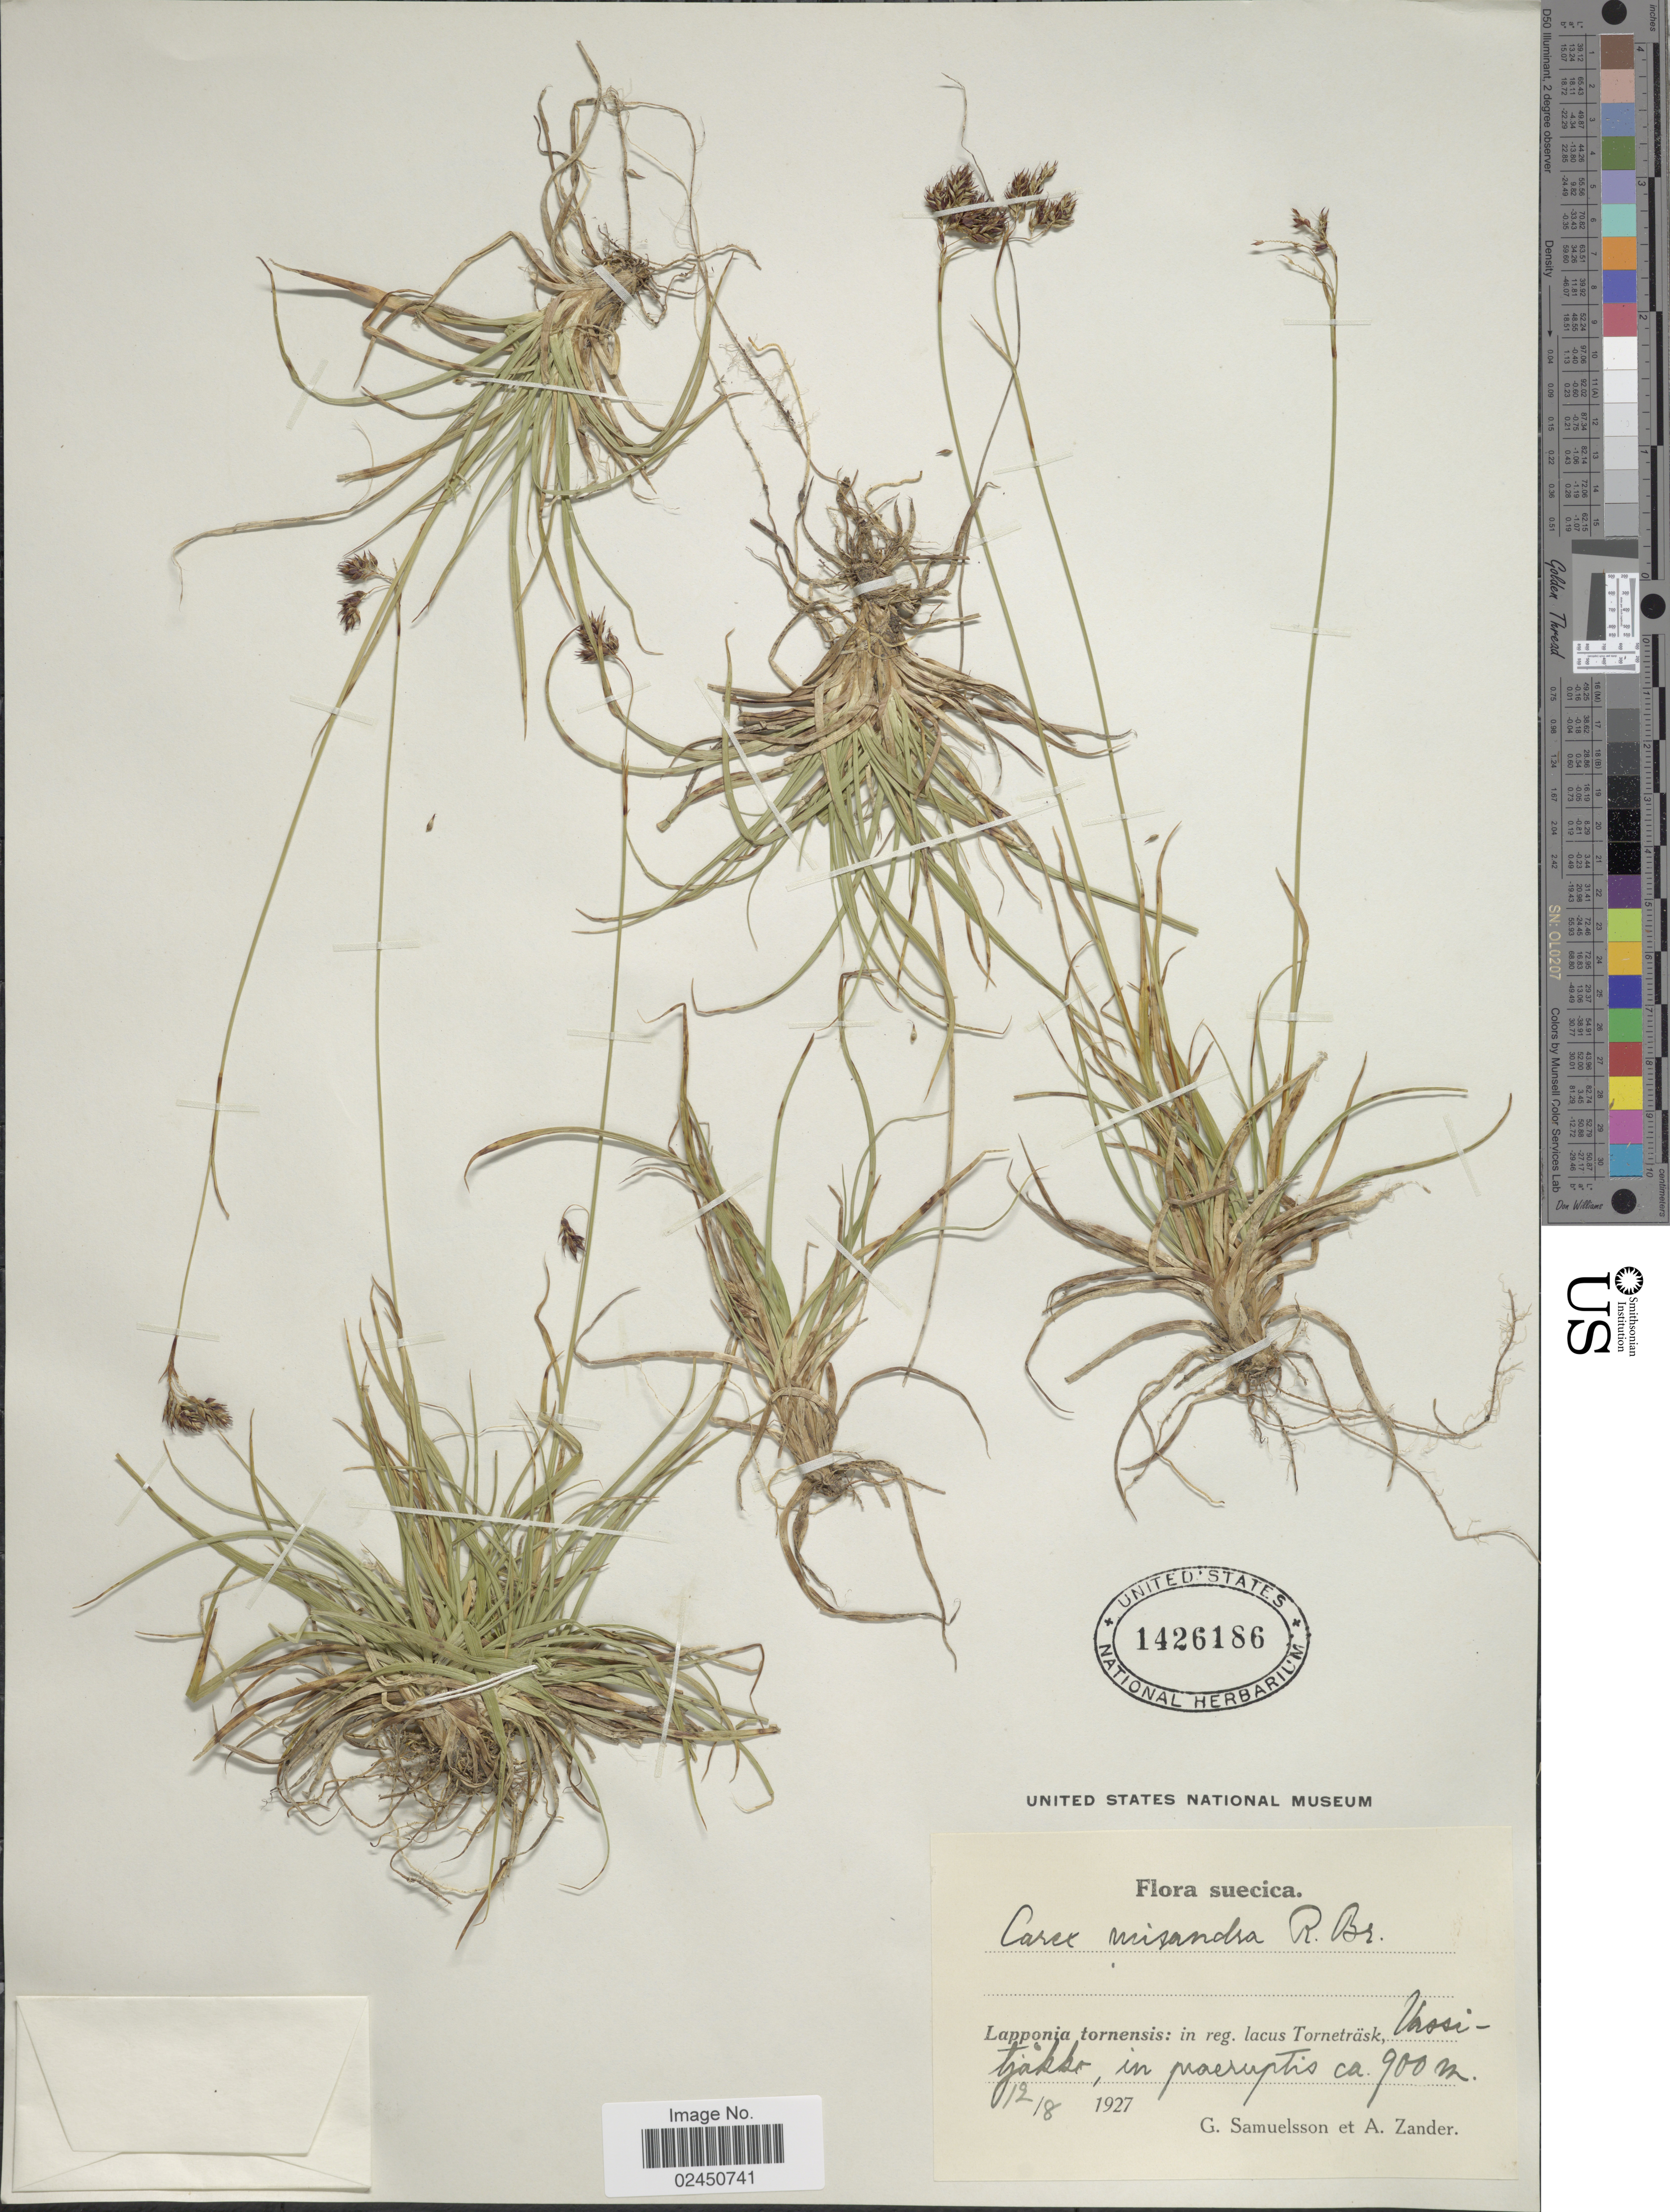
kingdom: Plantae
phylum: Tracheophyta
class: Liliopsida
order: Poales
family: Cyperaceae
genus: Carex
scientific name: Carex fuliginosa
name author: Schkuhr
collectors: G. Samuelsson & A. Zander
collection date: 1927-08-12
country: Sweden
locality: Suecica, Lapponia tornensis, lacus Tornetrask, Urssitjakko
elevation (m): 900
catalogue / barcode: US 1426186